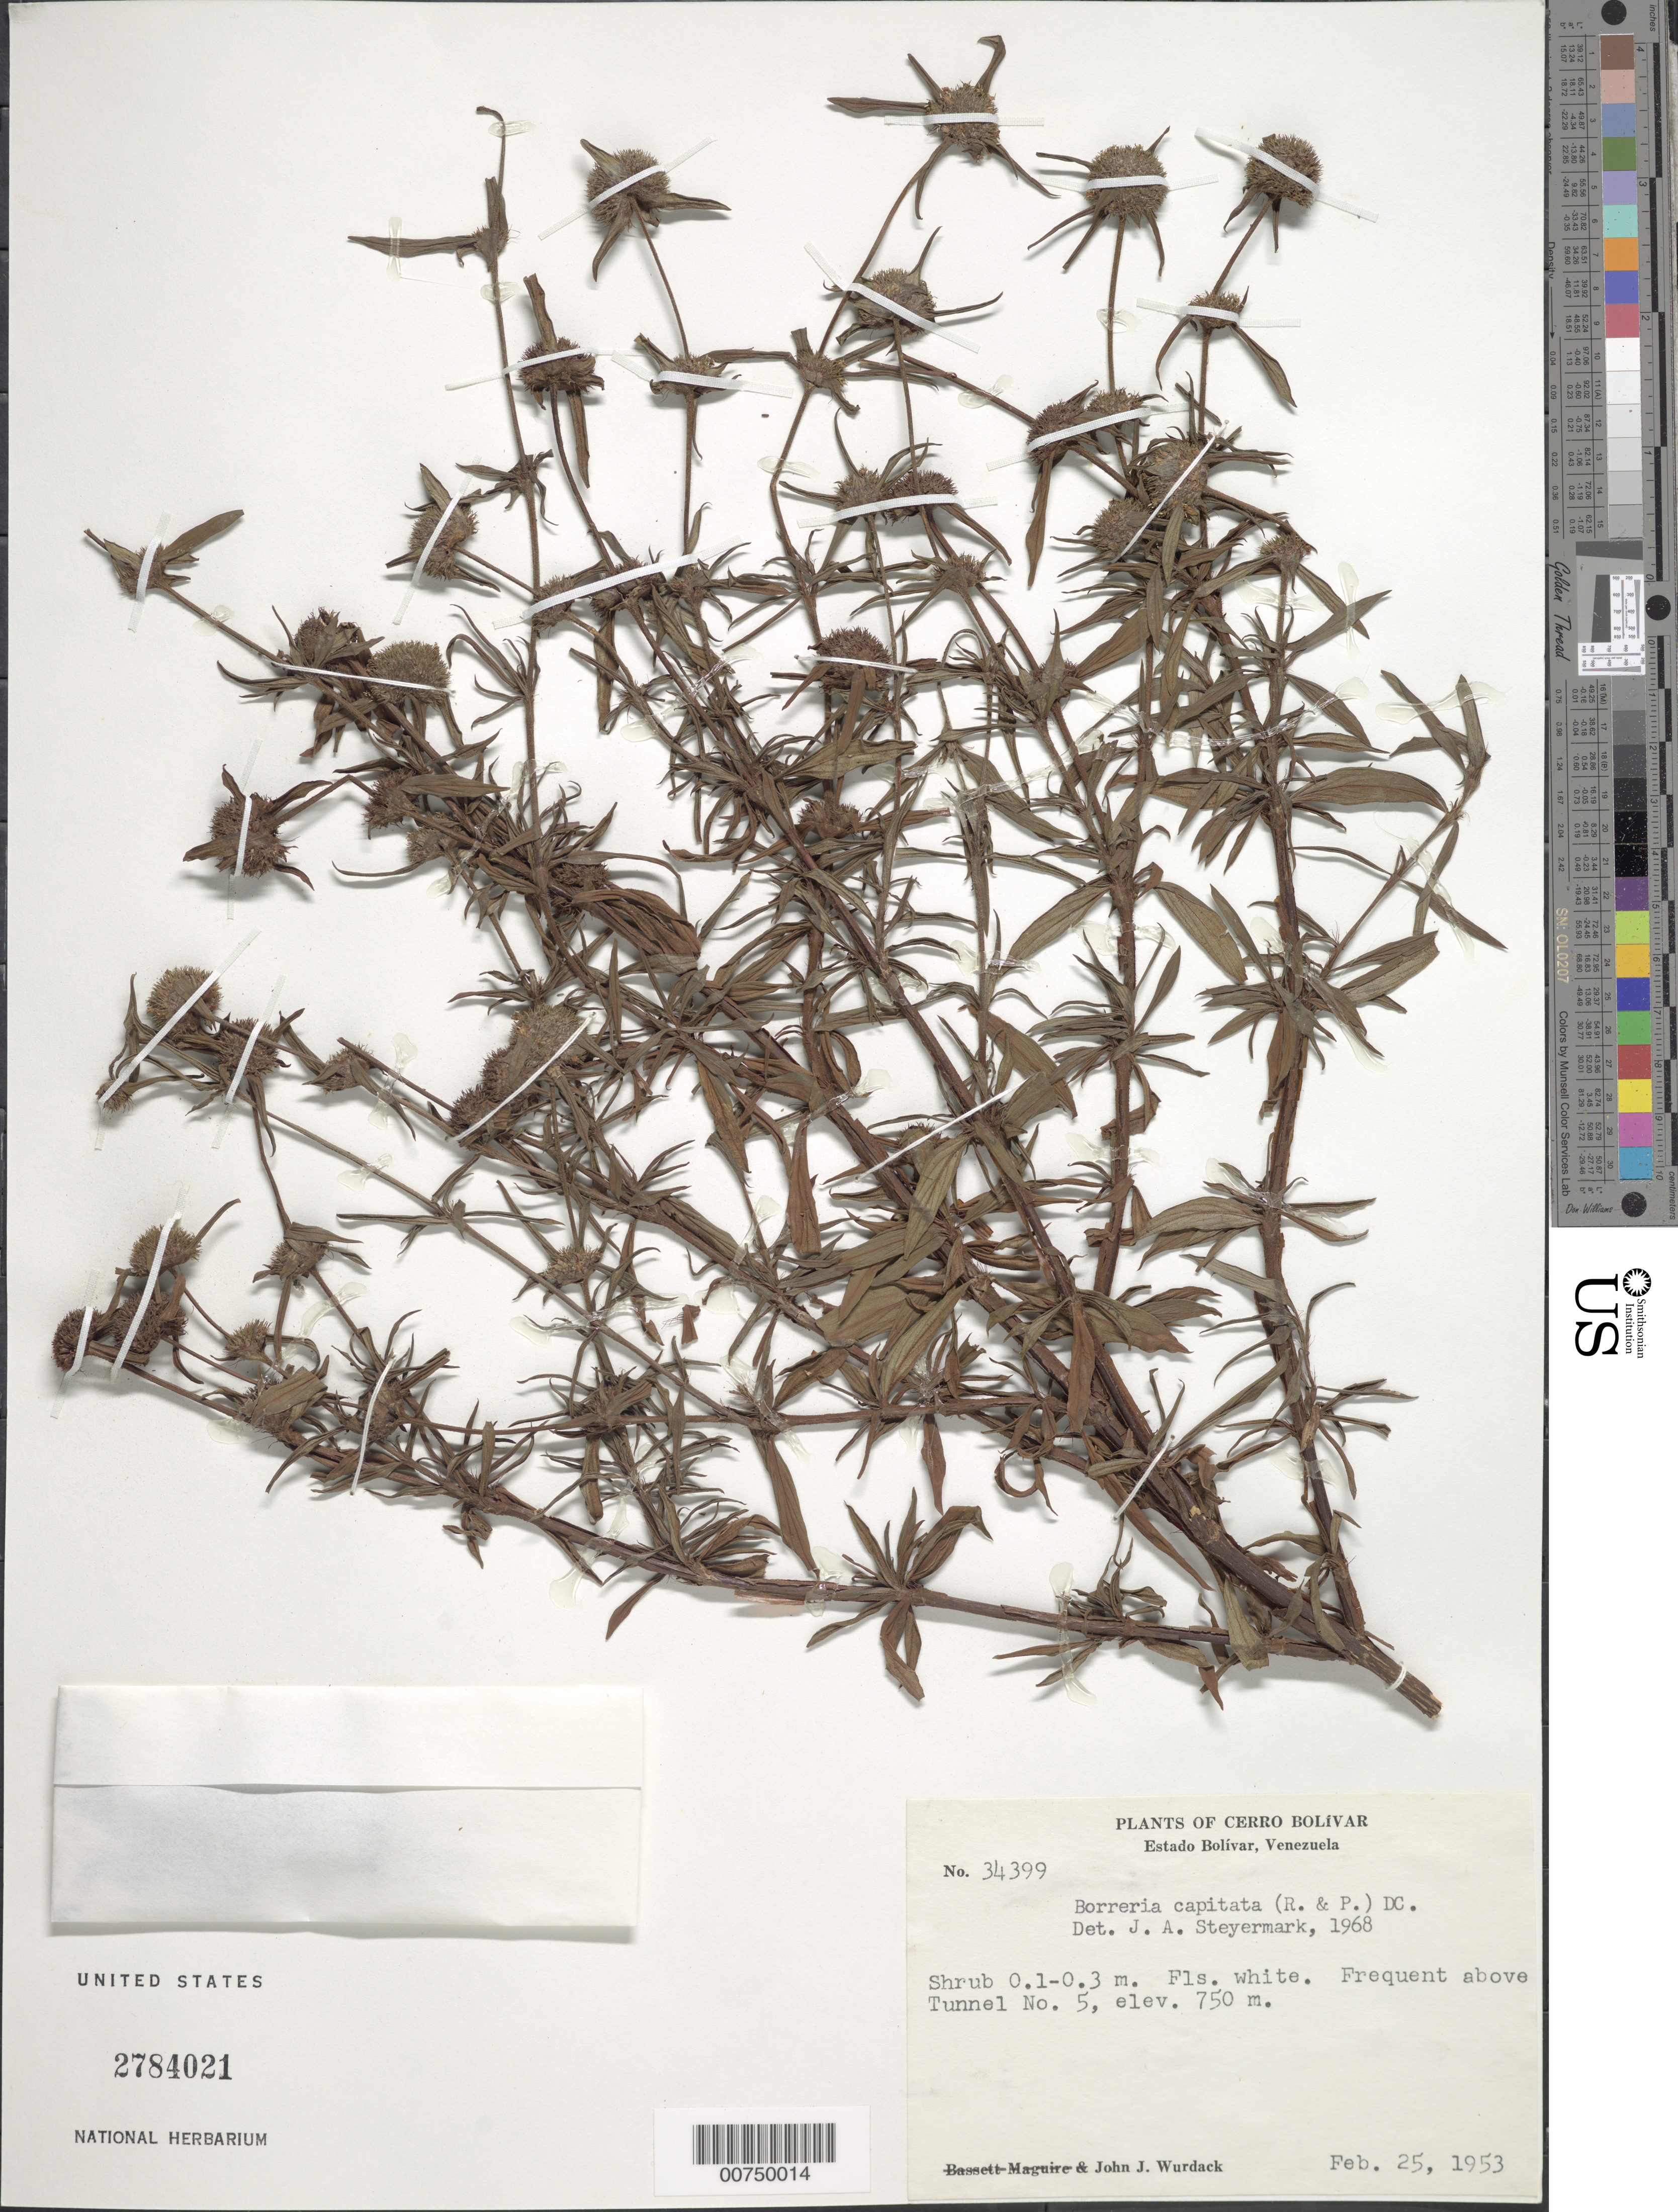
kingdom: Plantae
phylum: Tracheophyta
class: Magnoliopsida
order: Gentianales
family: Rubiaceae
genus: Borreria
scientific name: Borreria capitata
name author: (Ruiz & Pav.) DC.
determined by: Steyermark, Julian A., (VEN)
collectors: J. J. Wurdack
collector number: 34399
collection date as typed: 25-Feb-53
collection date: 1953-02-25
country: Venezuela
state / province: Bolívar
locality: Tunnel E-5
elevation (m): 750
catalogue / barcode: US 2784021